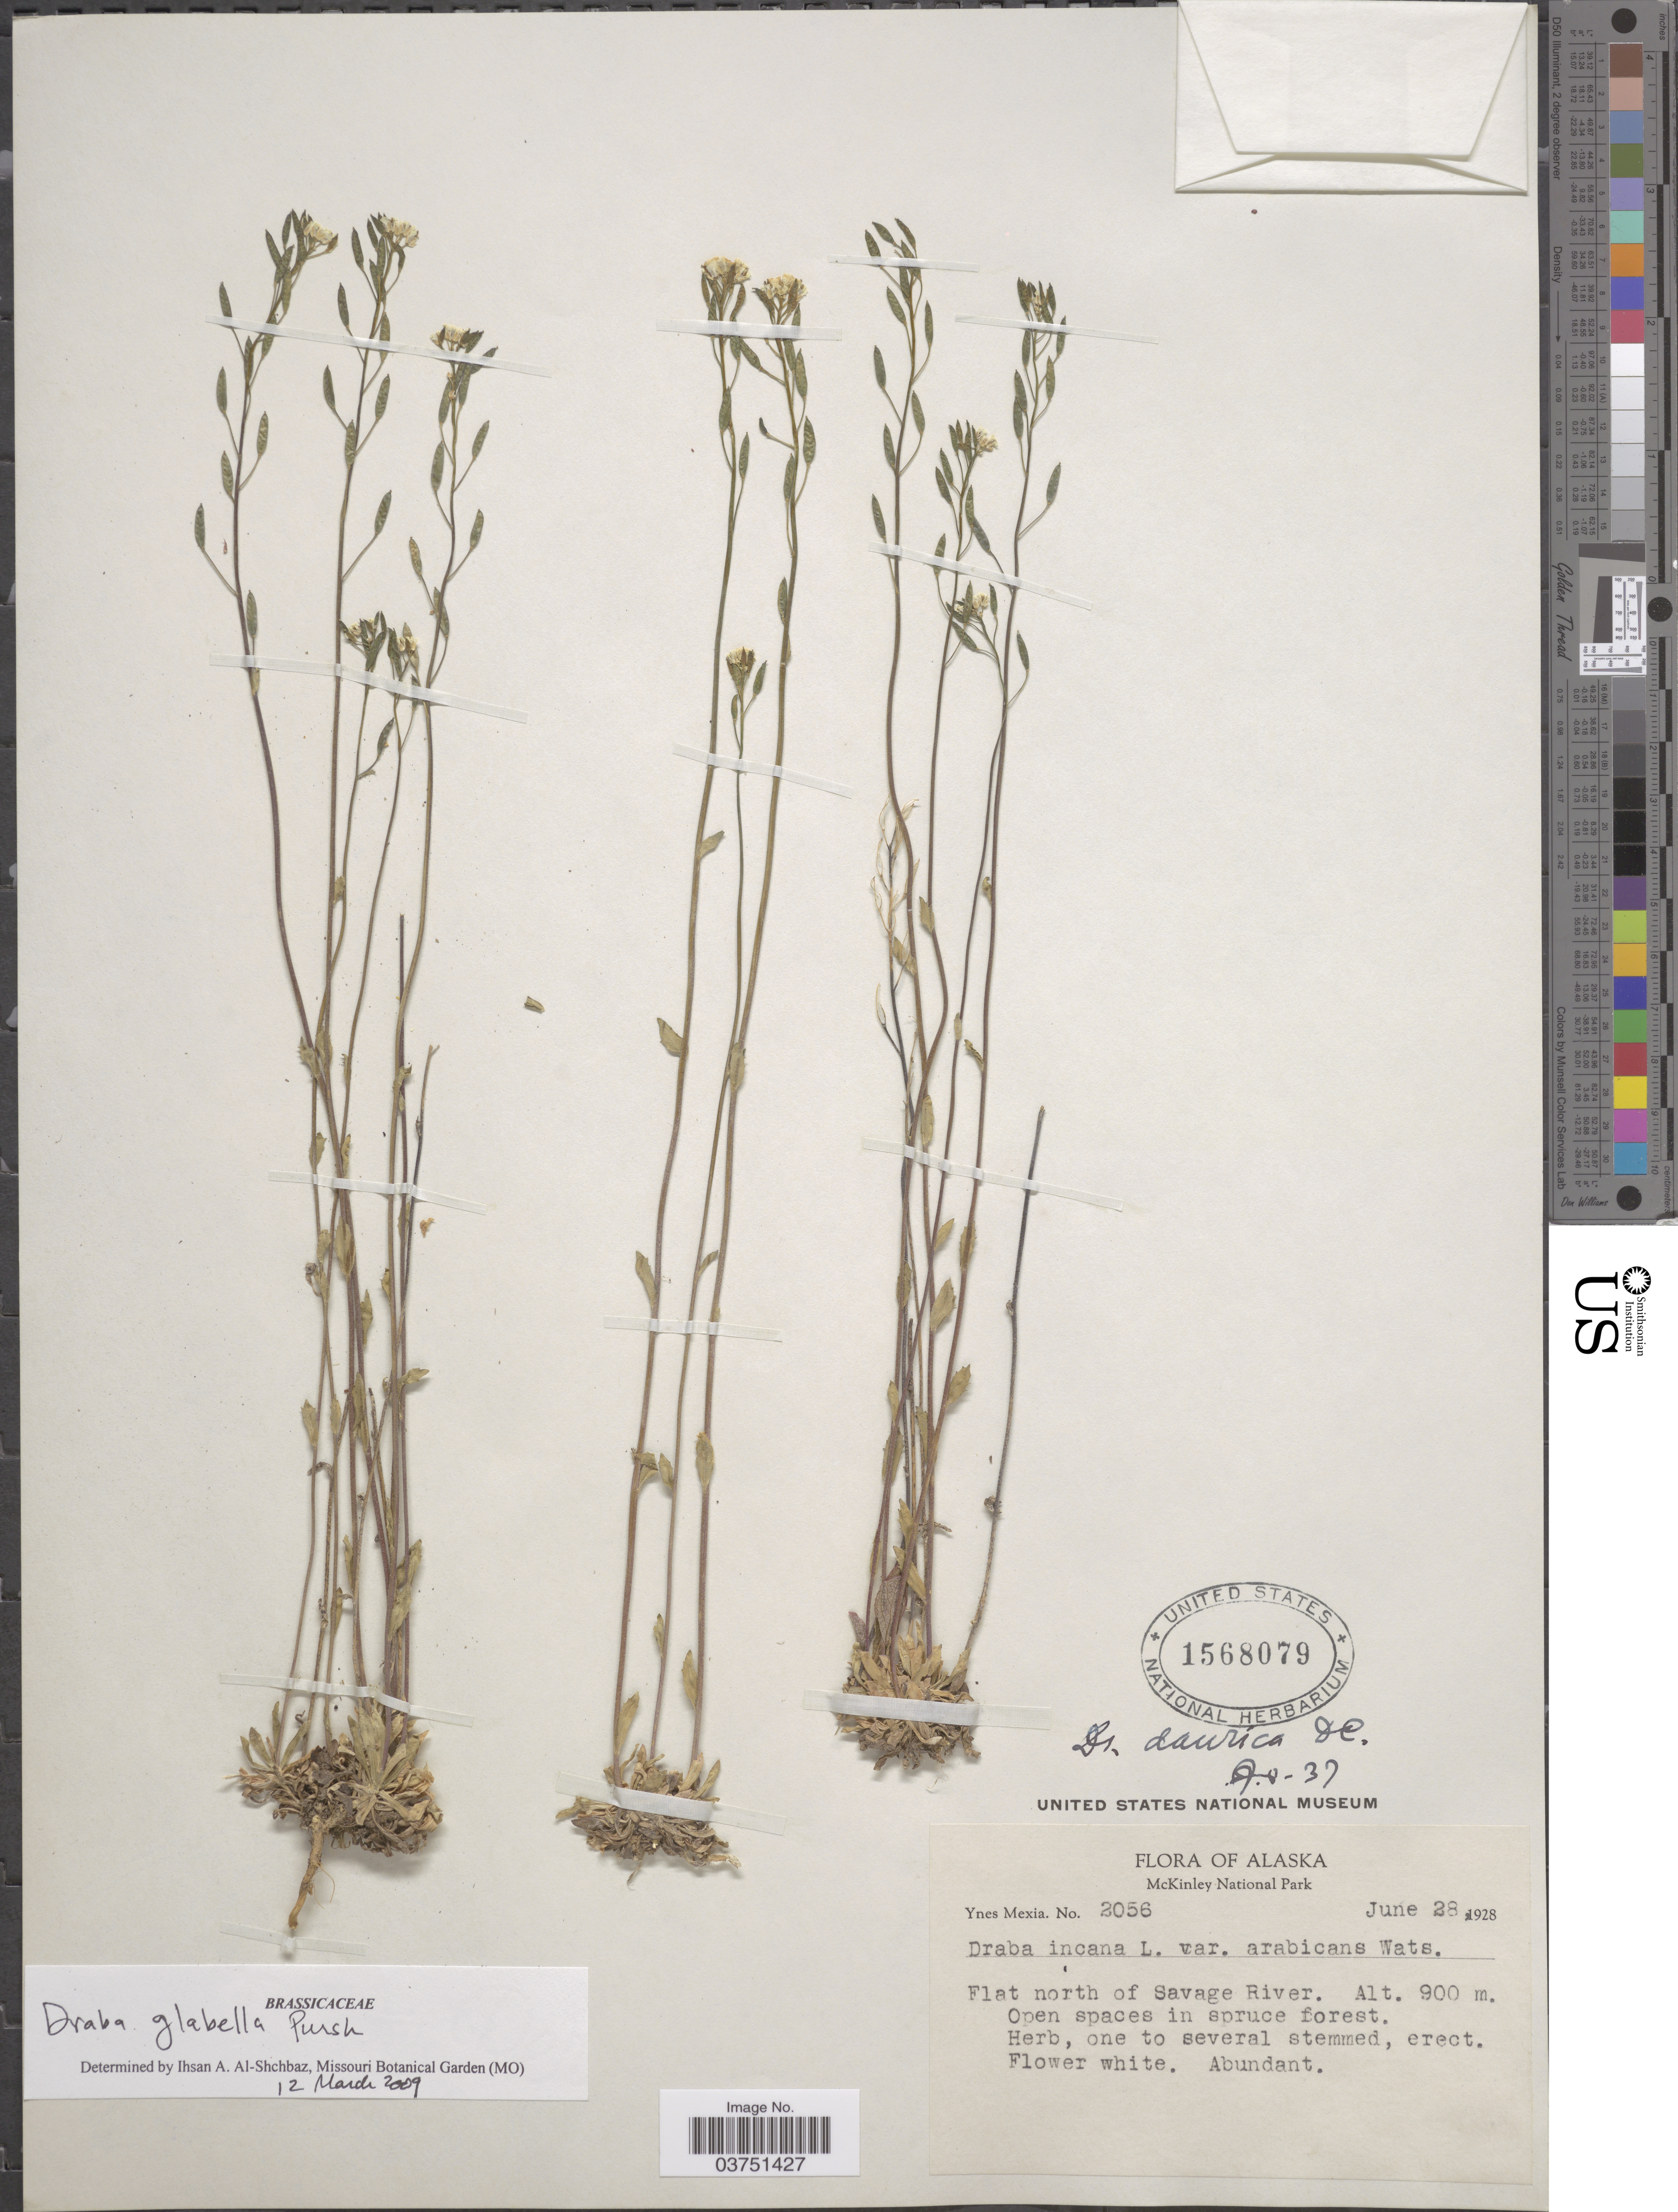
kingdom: Plantae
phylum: Tracheophyta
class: Magnoliopsida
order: Brassicales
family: Brassicaceae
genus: Draba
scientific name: Draba glabella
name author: Pursh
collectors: Y. Mexia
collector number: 2056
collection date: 1928-06-28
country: United States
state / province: Alaska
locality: McKinley National Park; Flat north of Savage River.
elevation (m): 900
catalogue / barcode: US 1568079